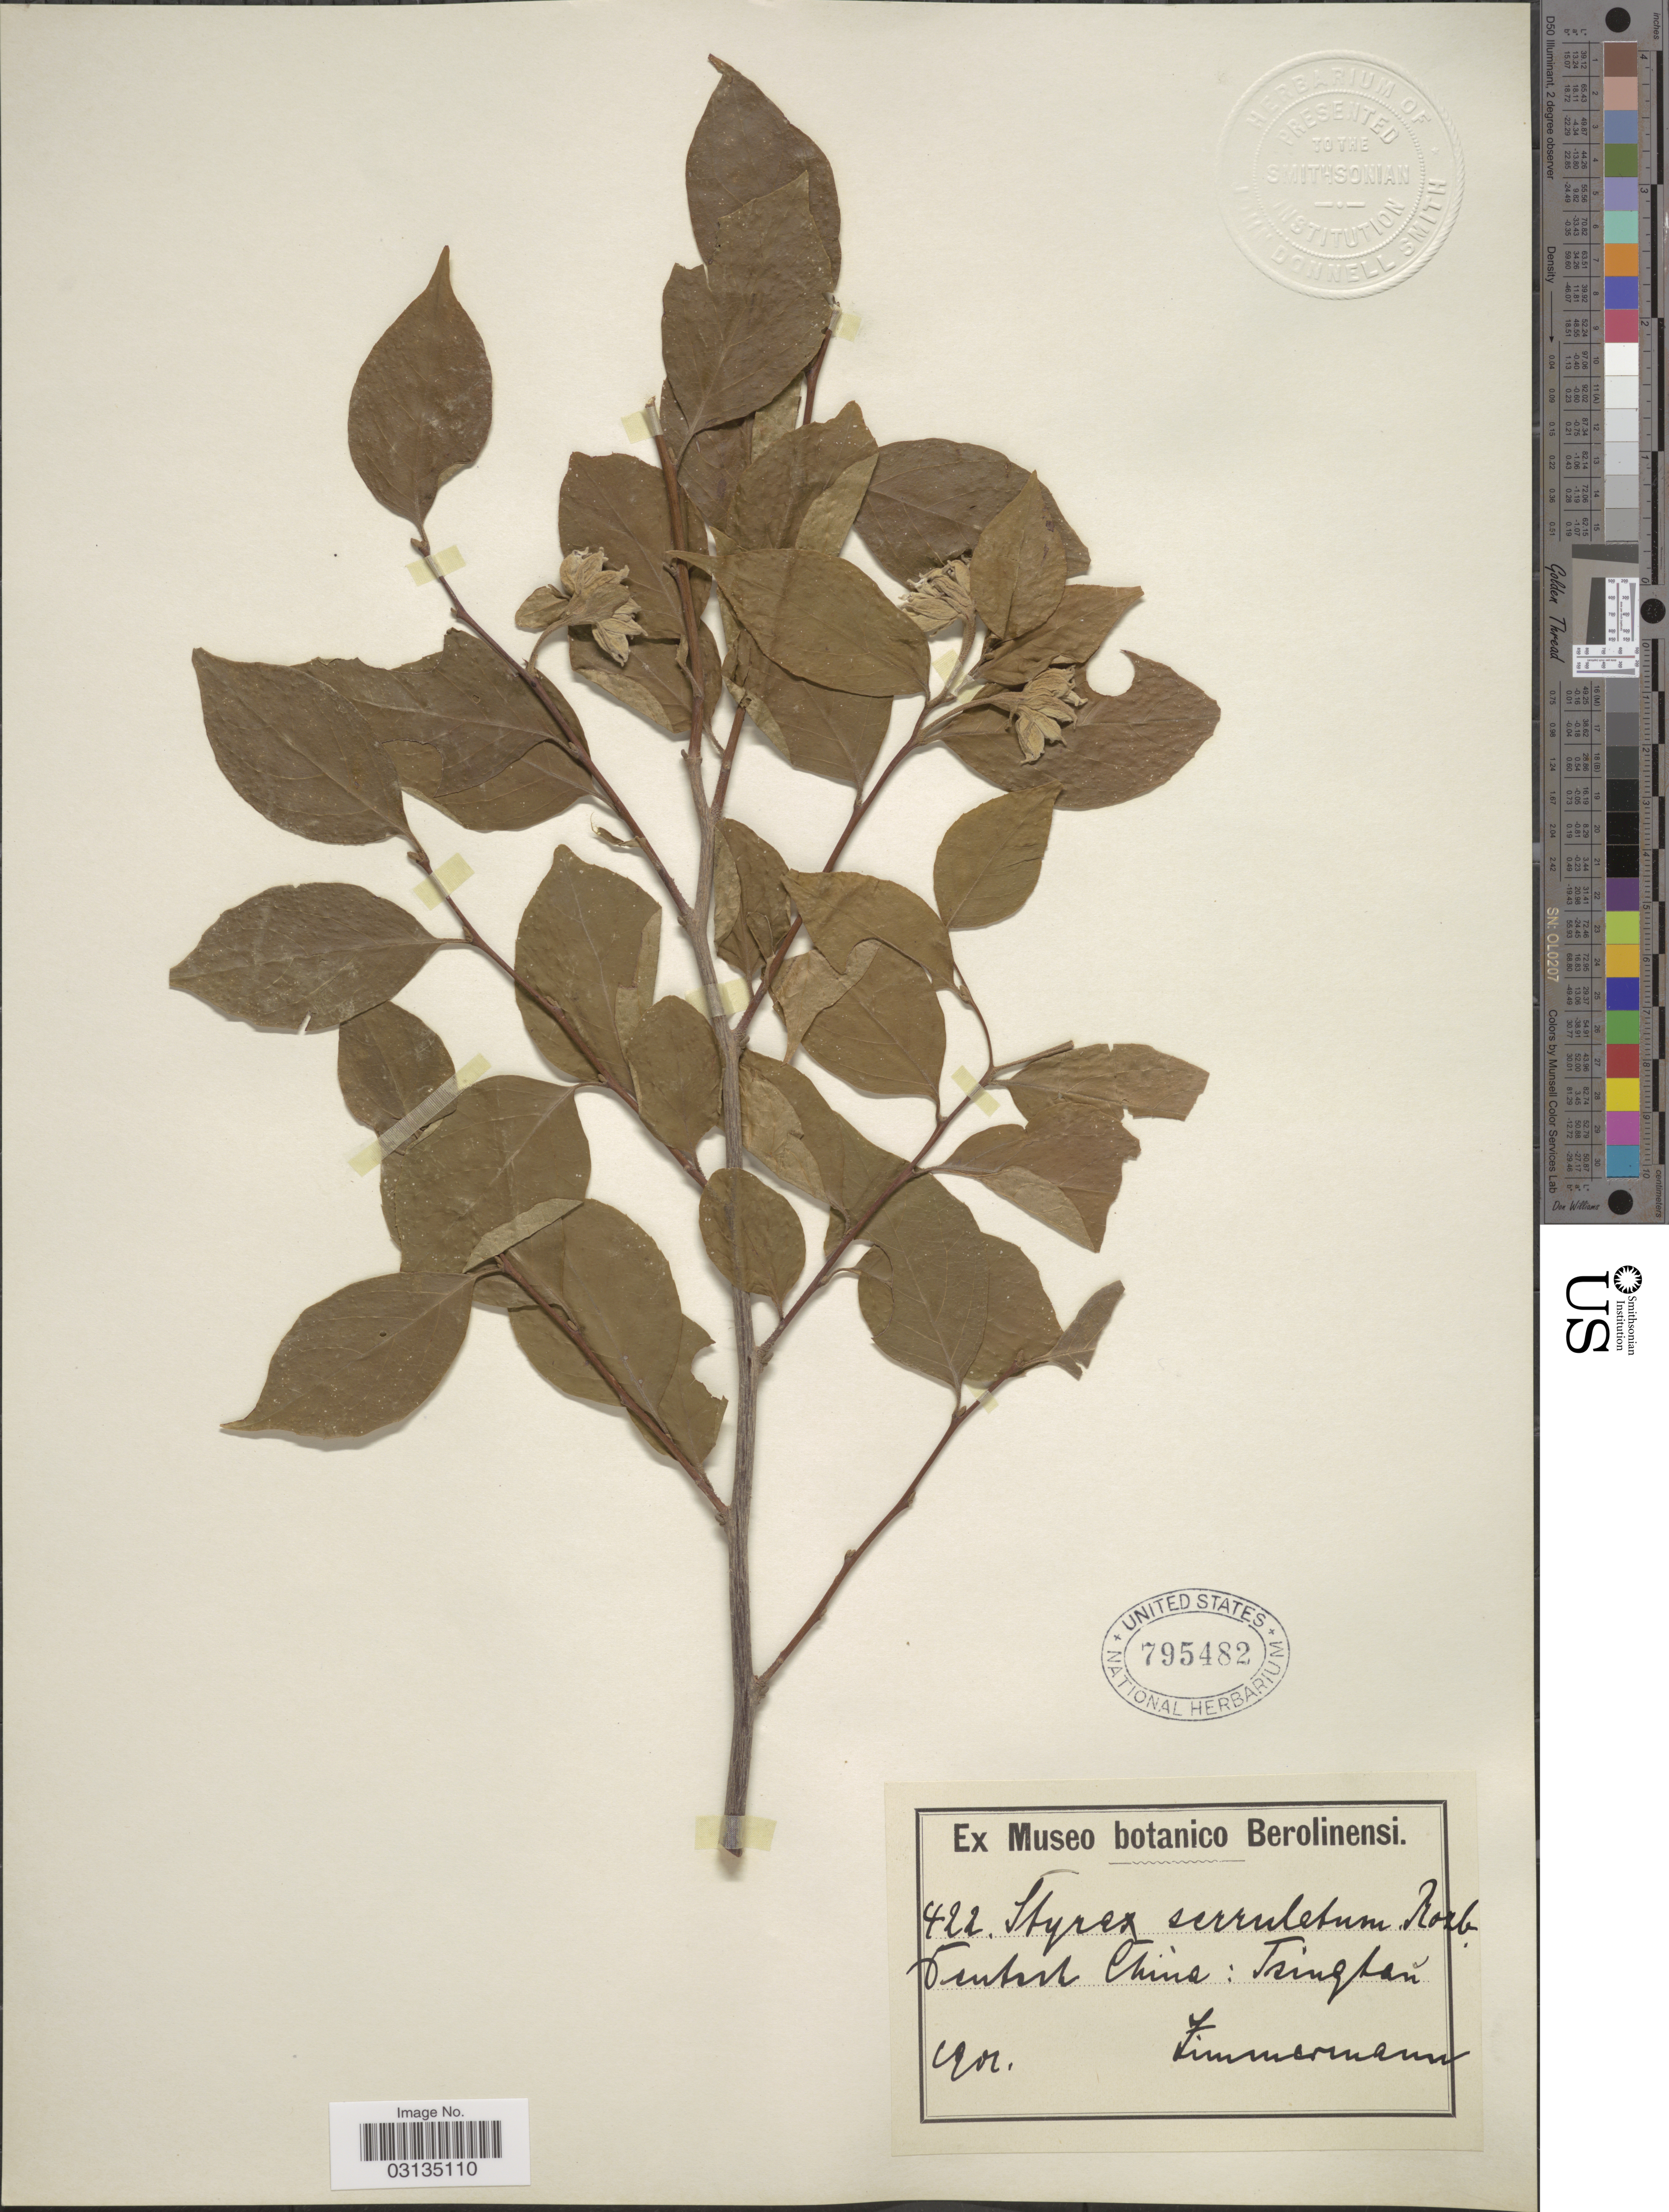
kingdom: Plantae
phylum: Tracheophyta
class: Magnoliopsida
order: Ericales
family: Styracaceae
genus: Styrax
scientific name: Styrax serrulatus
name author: Roxb.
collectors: -. Zimmermann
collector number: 422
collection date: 1901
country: China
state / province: Shandong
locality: Deutsch China: Tsingtau.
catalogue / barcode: US 795482